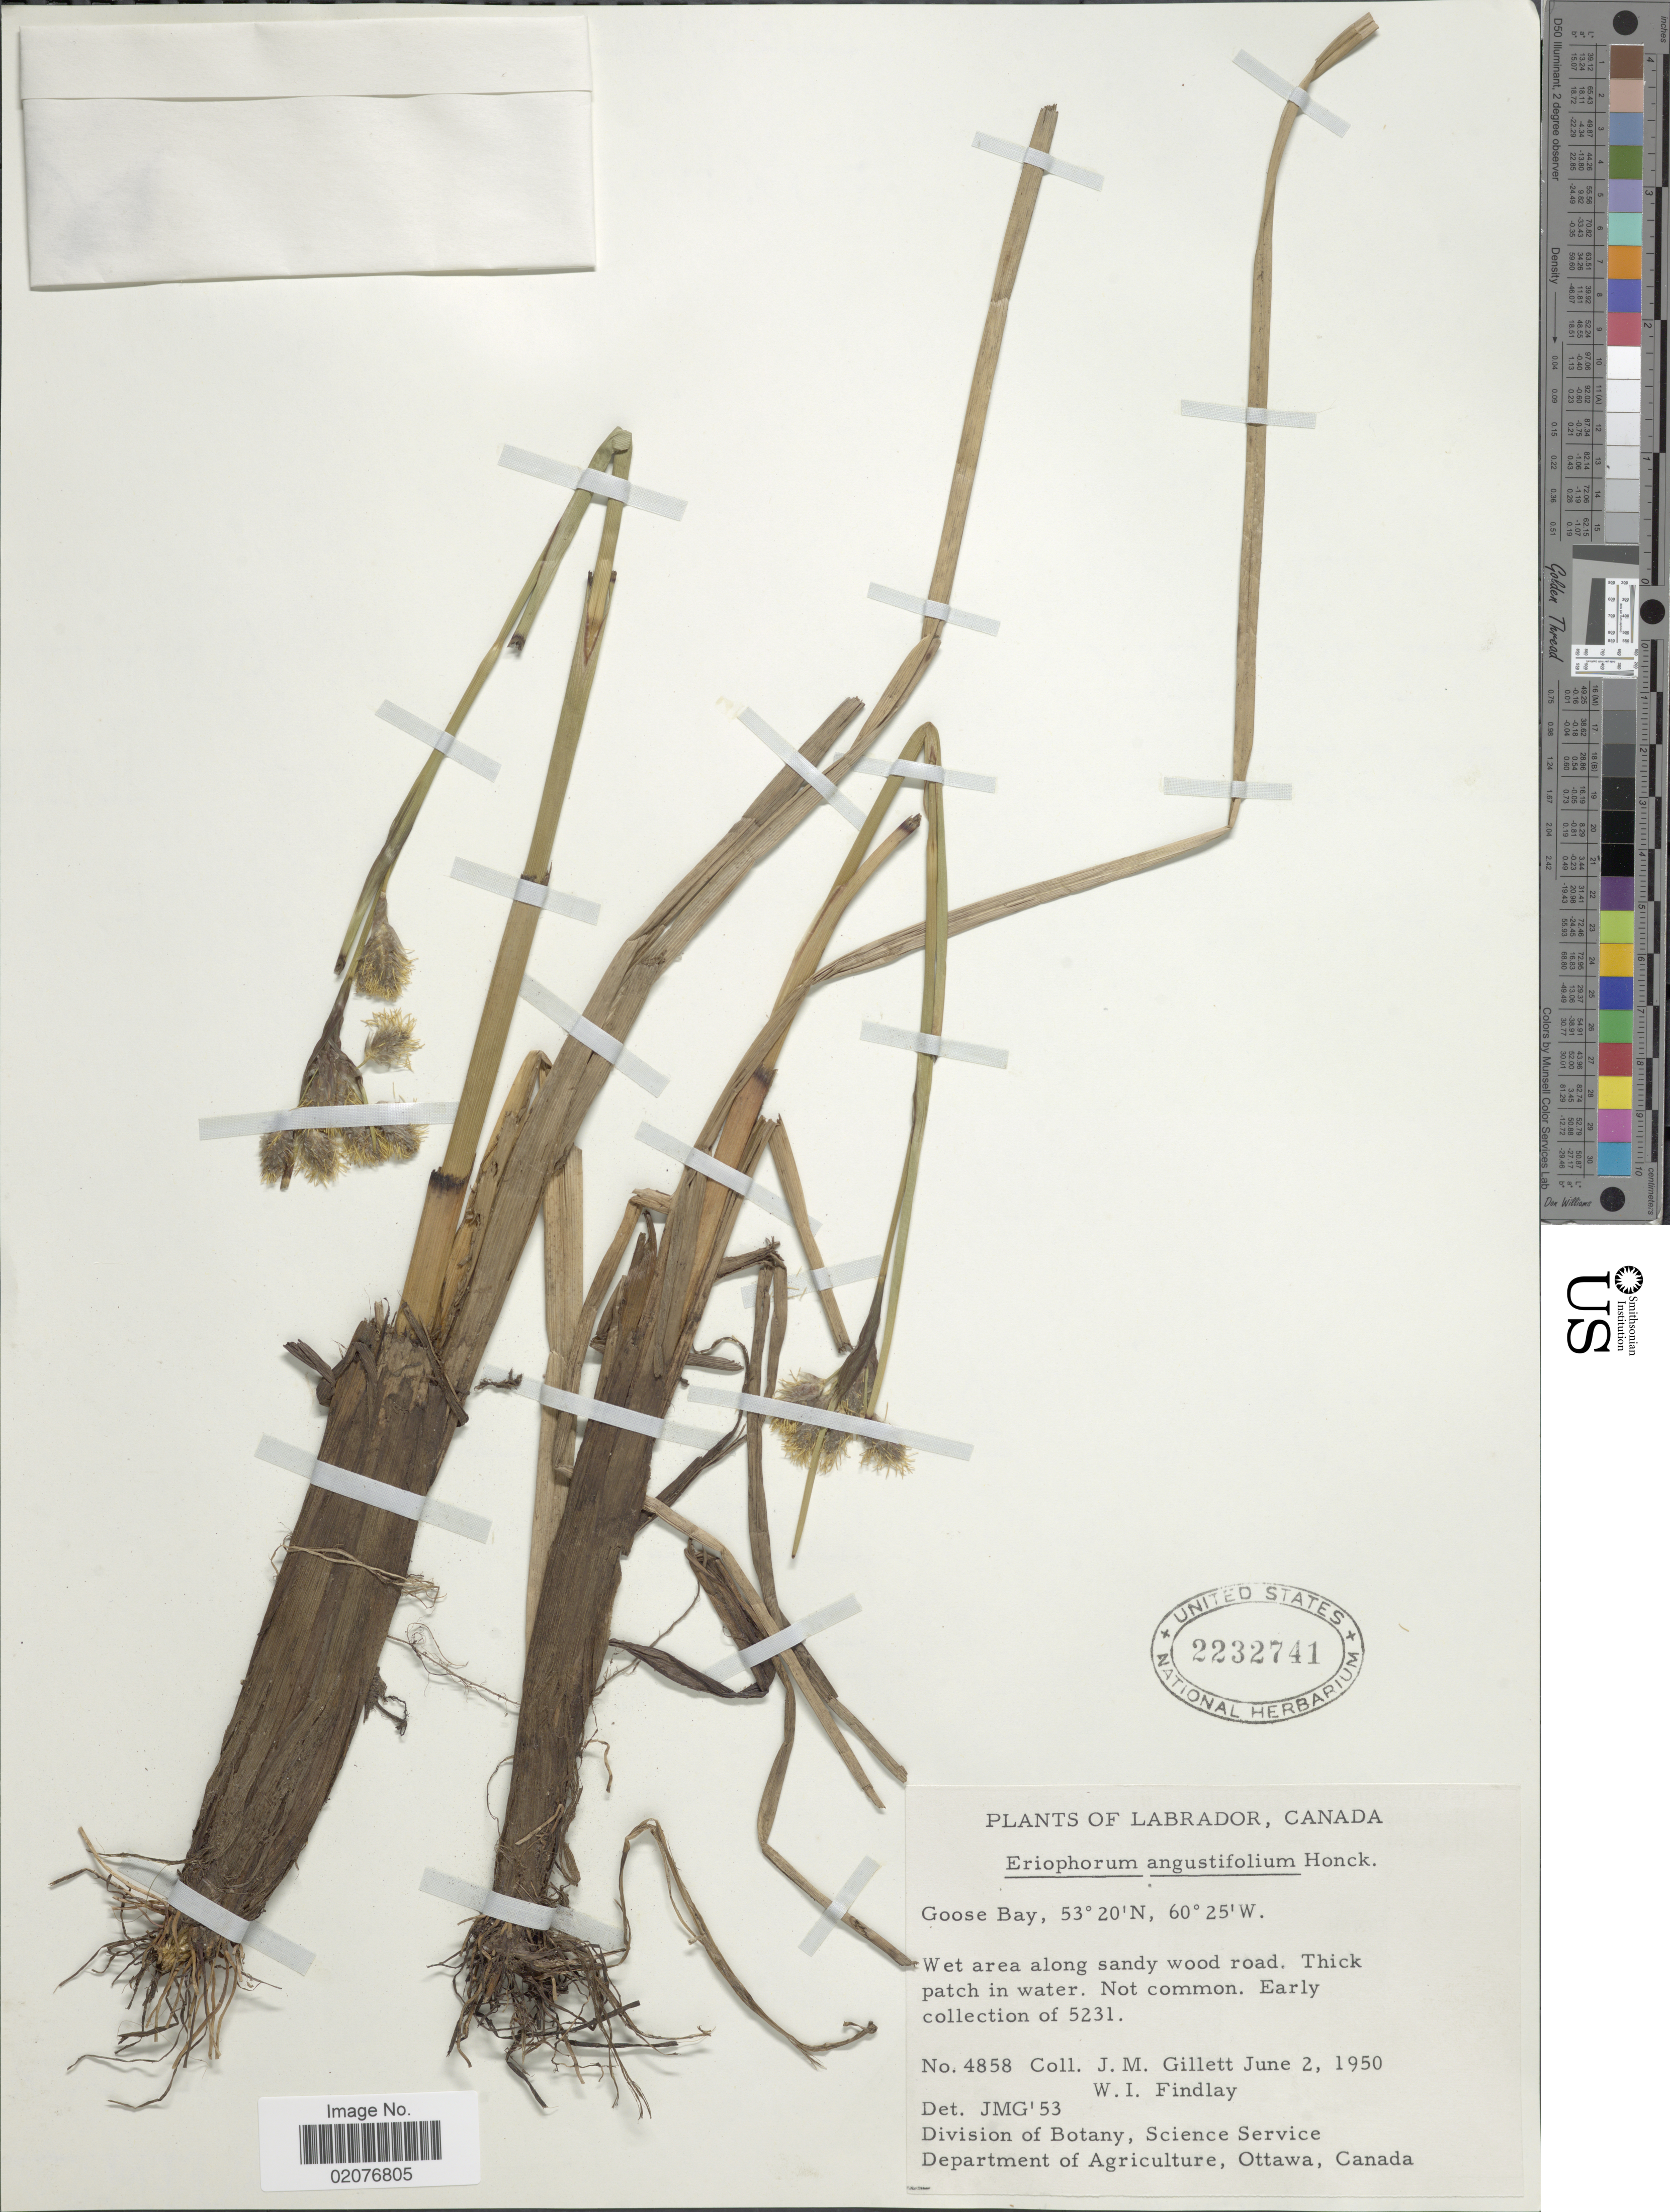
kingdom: Plantae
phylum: Tracheophyta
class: Liliopsida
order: Poales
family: Cyperaceae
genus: Eriophorum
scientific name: Eriophorum angustifolium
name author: Honck.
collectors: J. M. Gillett & W. Findlay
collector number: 4858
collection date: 1950-06-02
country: Canada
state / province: Newfoundland and Labrador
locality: Labrador, Goose Bay, Wet area along sandy wood road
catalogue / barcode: US 2232741